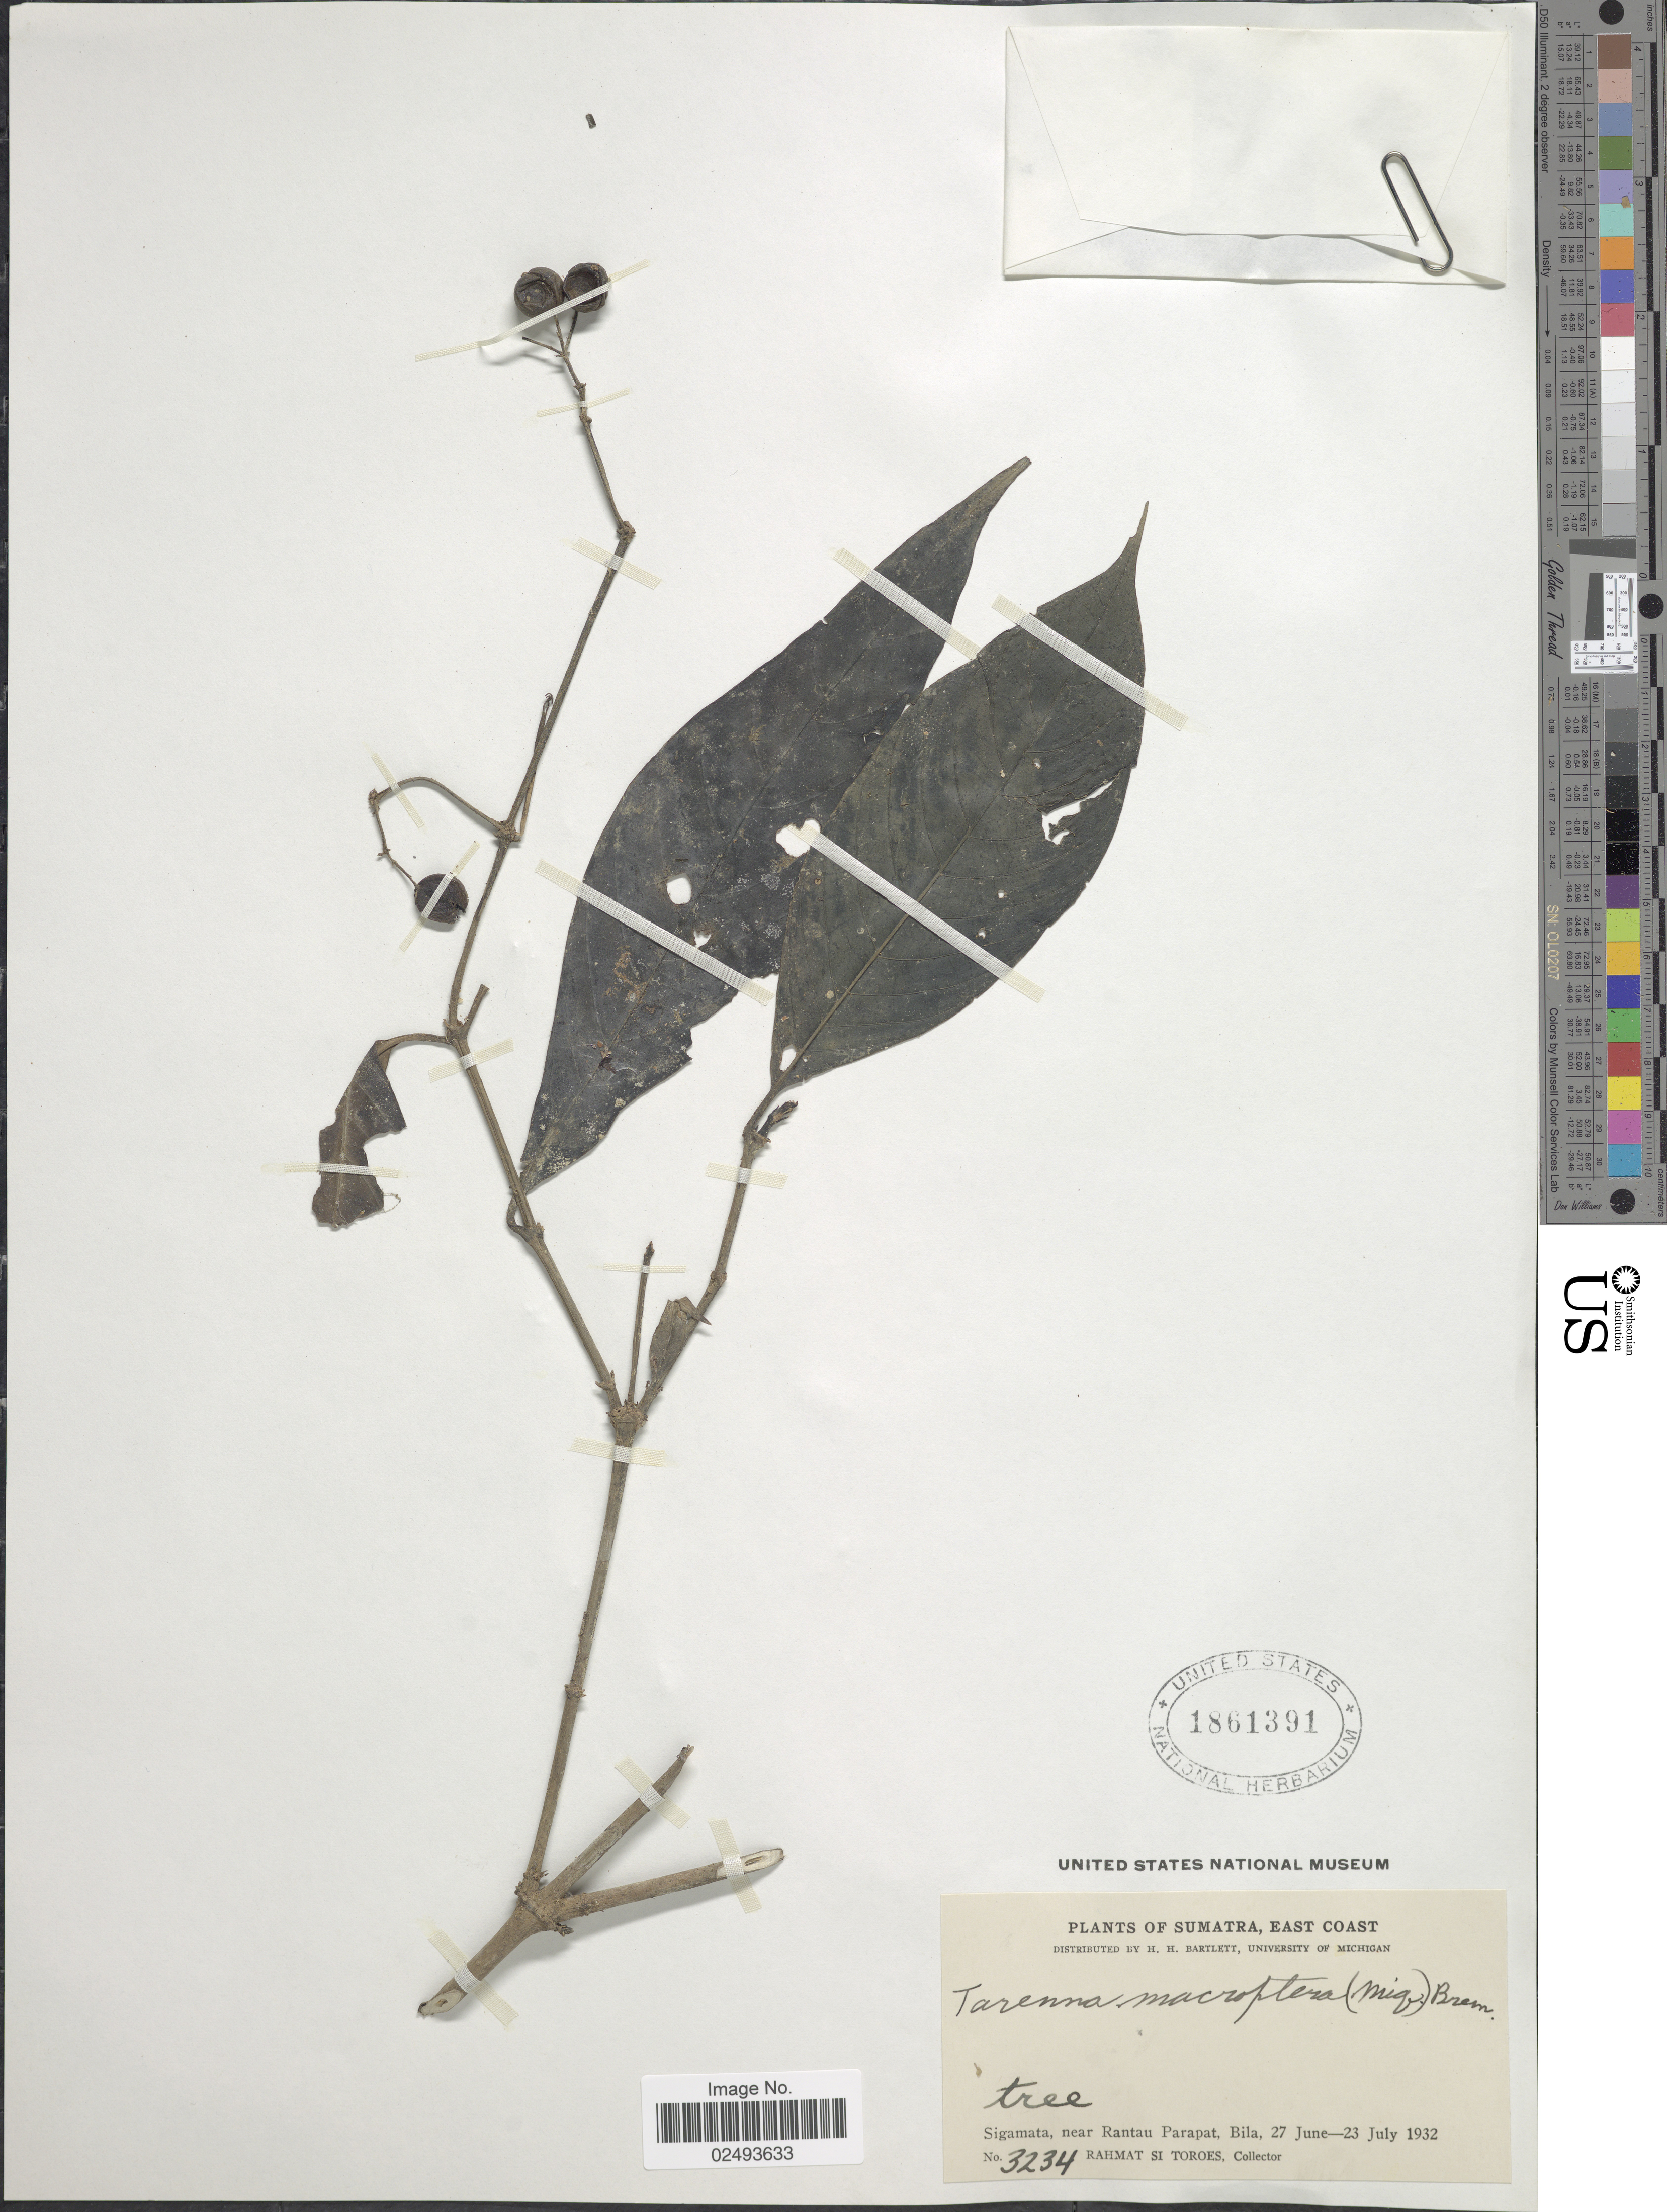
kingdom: Plantae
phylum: Tracheophyta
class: Magnoliopsida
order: Gentianales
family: Rubiaceae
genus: Tarenna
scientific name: Tarenna macroptera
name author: (Miq.) Bremek.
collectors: Rahmat Si Boeea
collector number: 3234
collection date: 1932-06-27/1932-07-23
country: Indonesia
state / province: Sumatra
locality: Sumatra, East Coast, Sigamat, near Rantau Parapat, Bila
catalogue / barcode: US 1861391